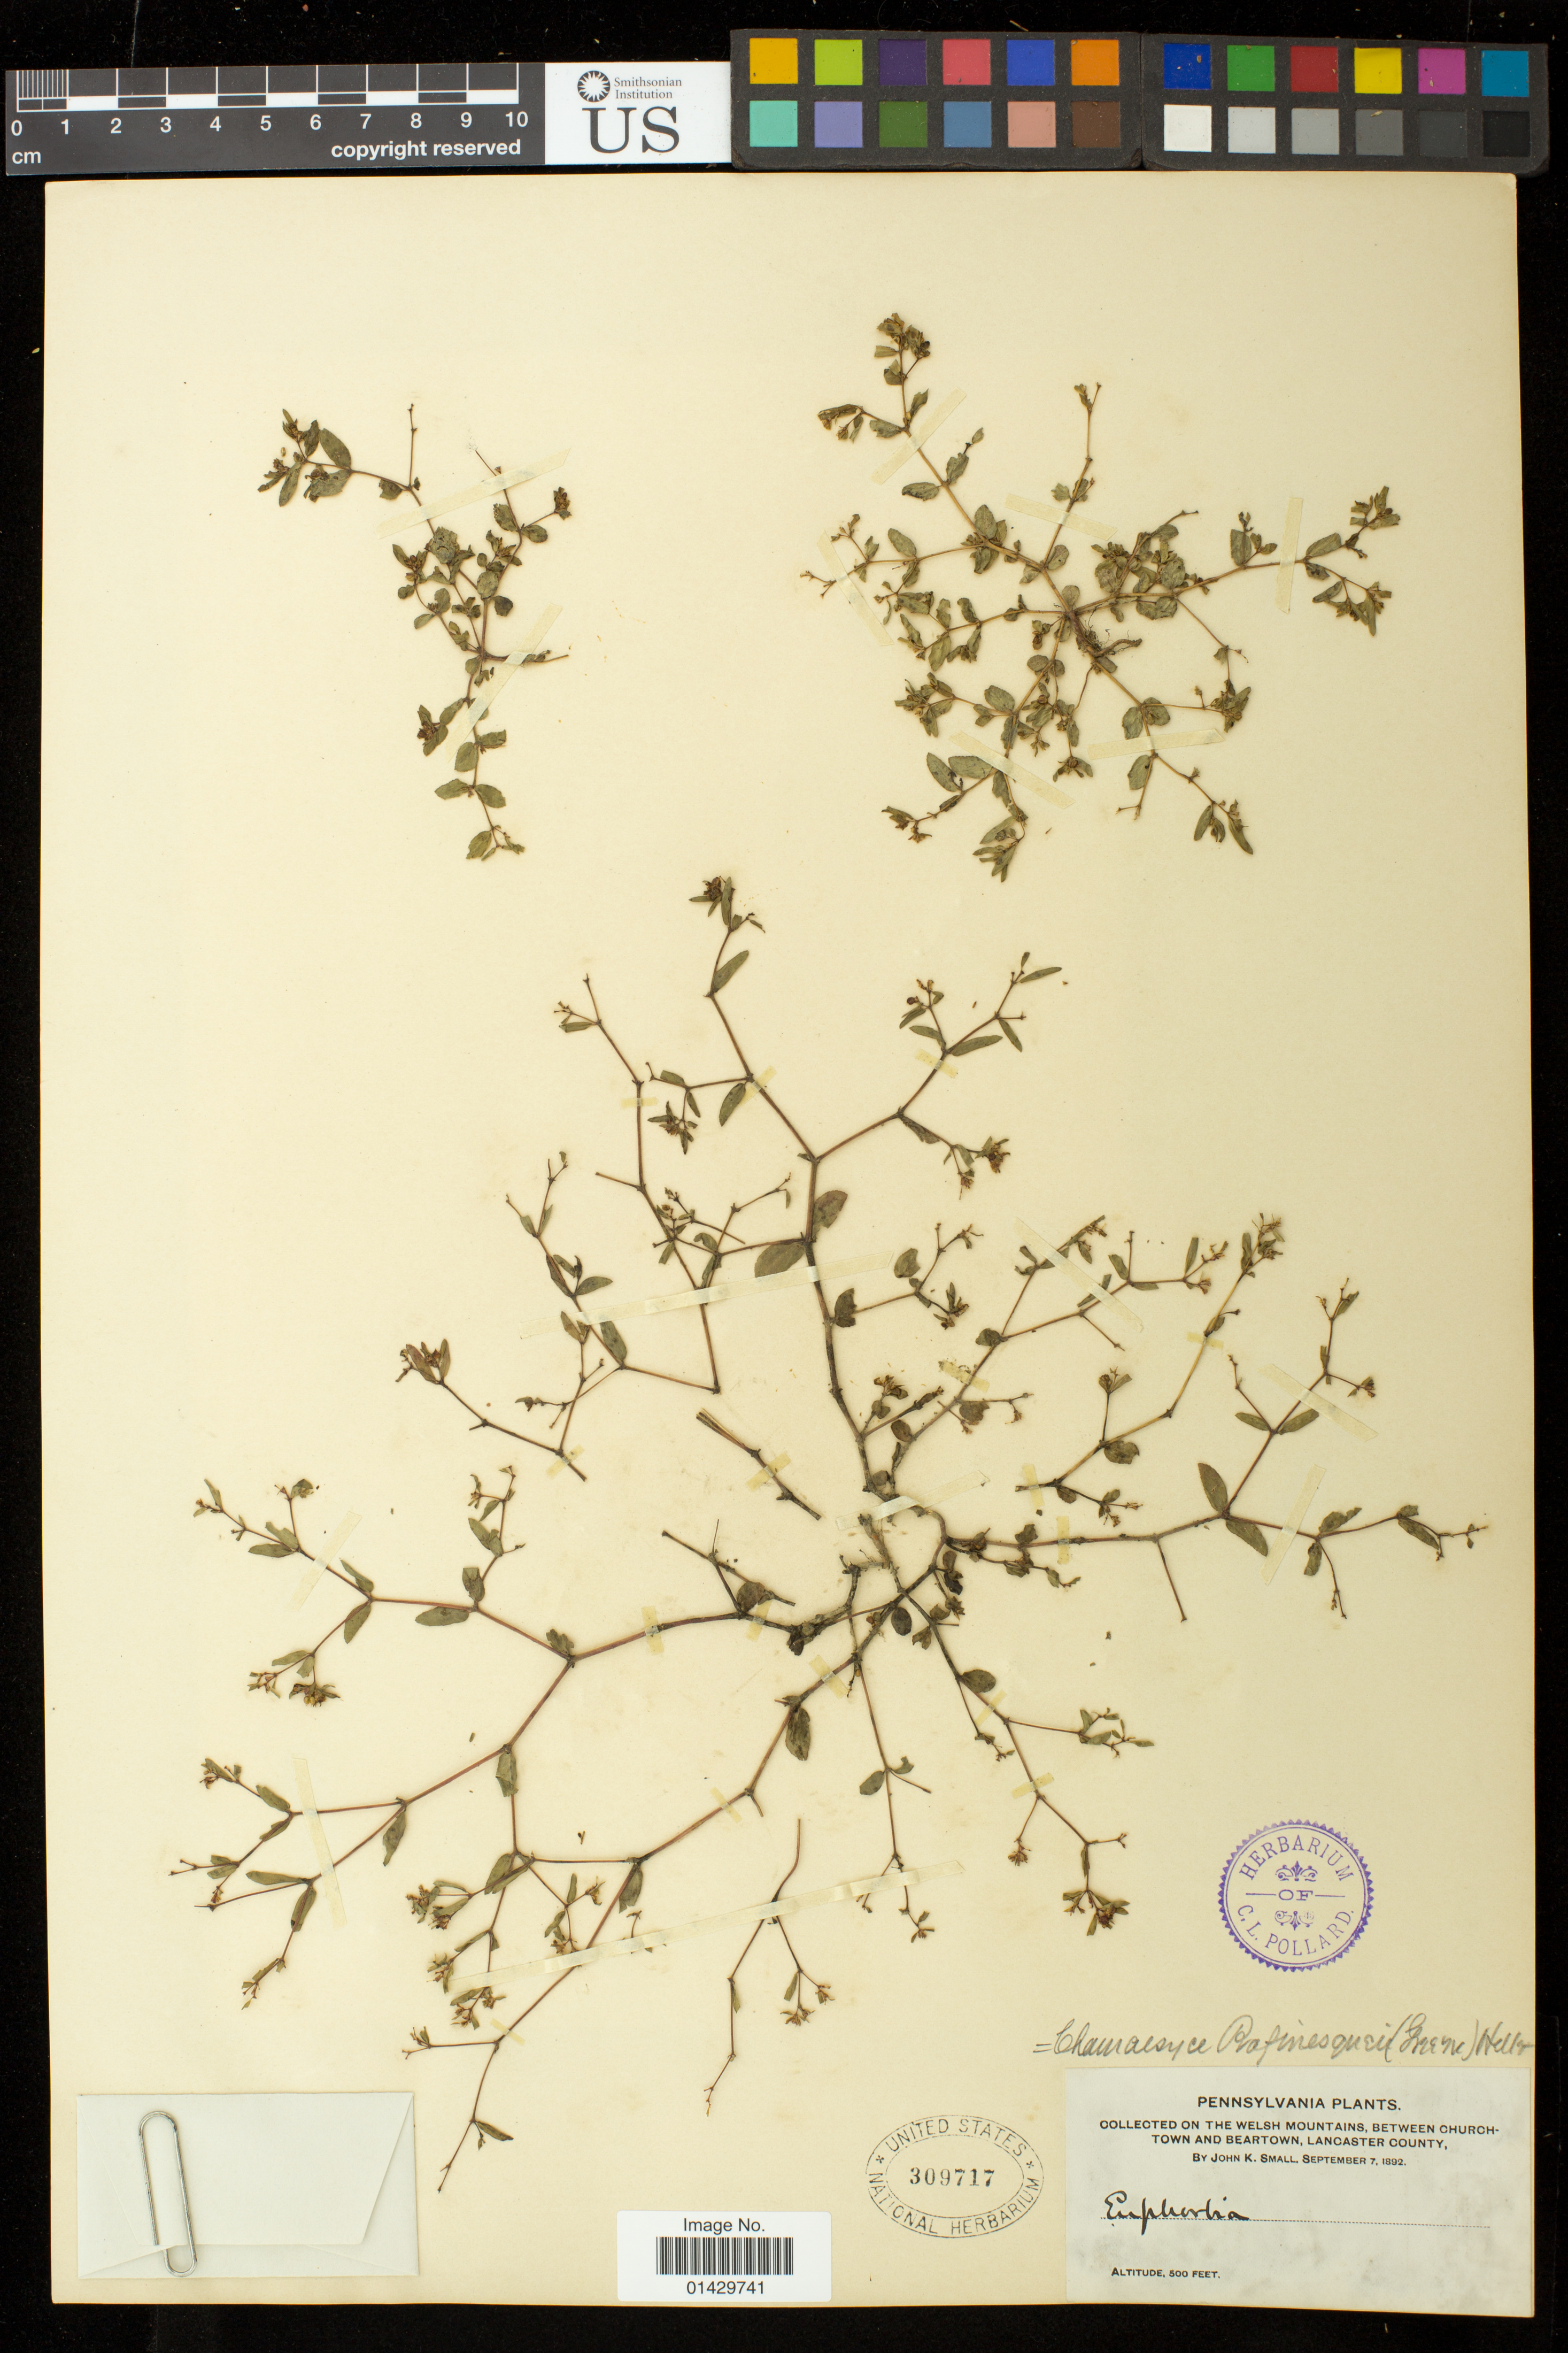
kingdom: Plantae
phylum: Tracheophyta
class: Magnoliopsida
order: Malpighiales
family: Euphorbiaceae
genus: Euphorbia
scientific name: Euphorbia vermiculata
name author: Raf.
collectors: J. K. Small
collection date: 1892-09-07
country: United States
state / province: Pennsylvania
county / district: Lancaster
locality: Welsh Mountains, between Churchtown and Beartown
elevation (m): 152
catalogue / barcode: US 309717